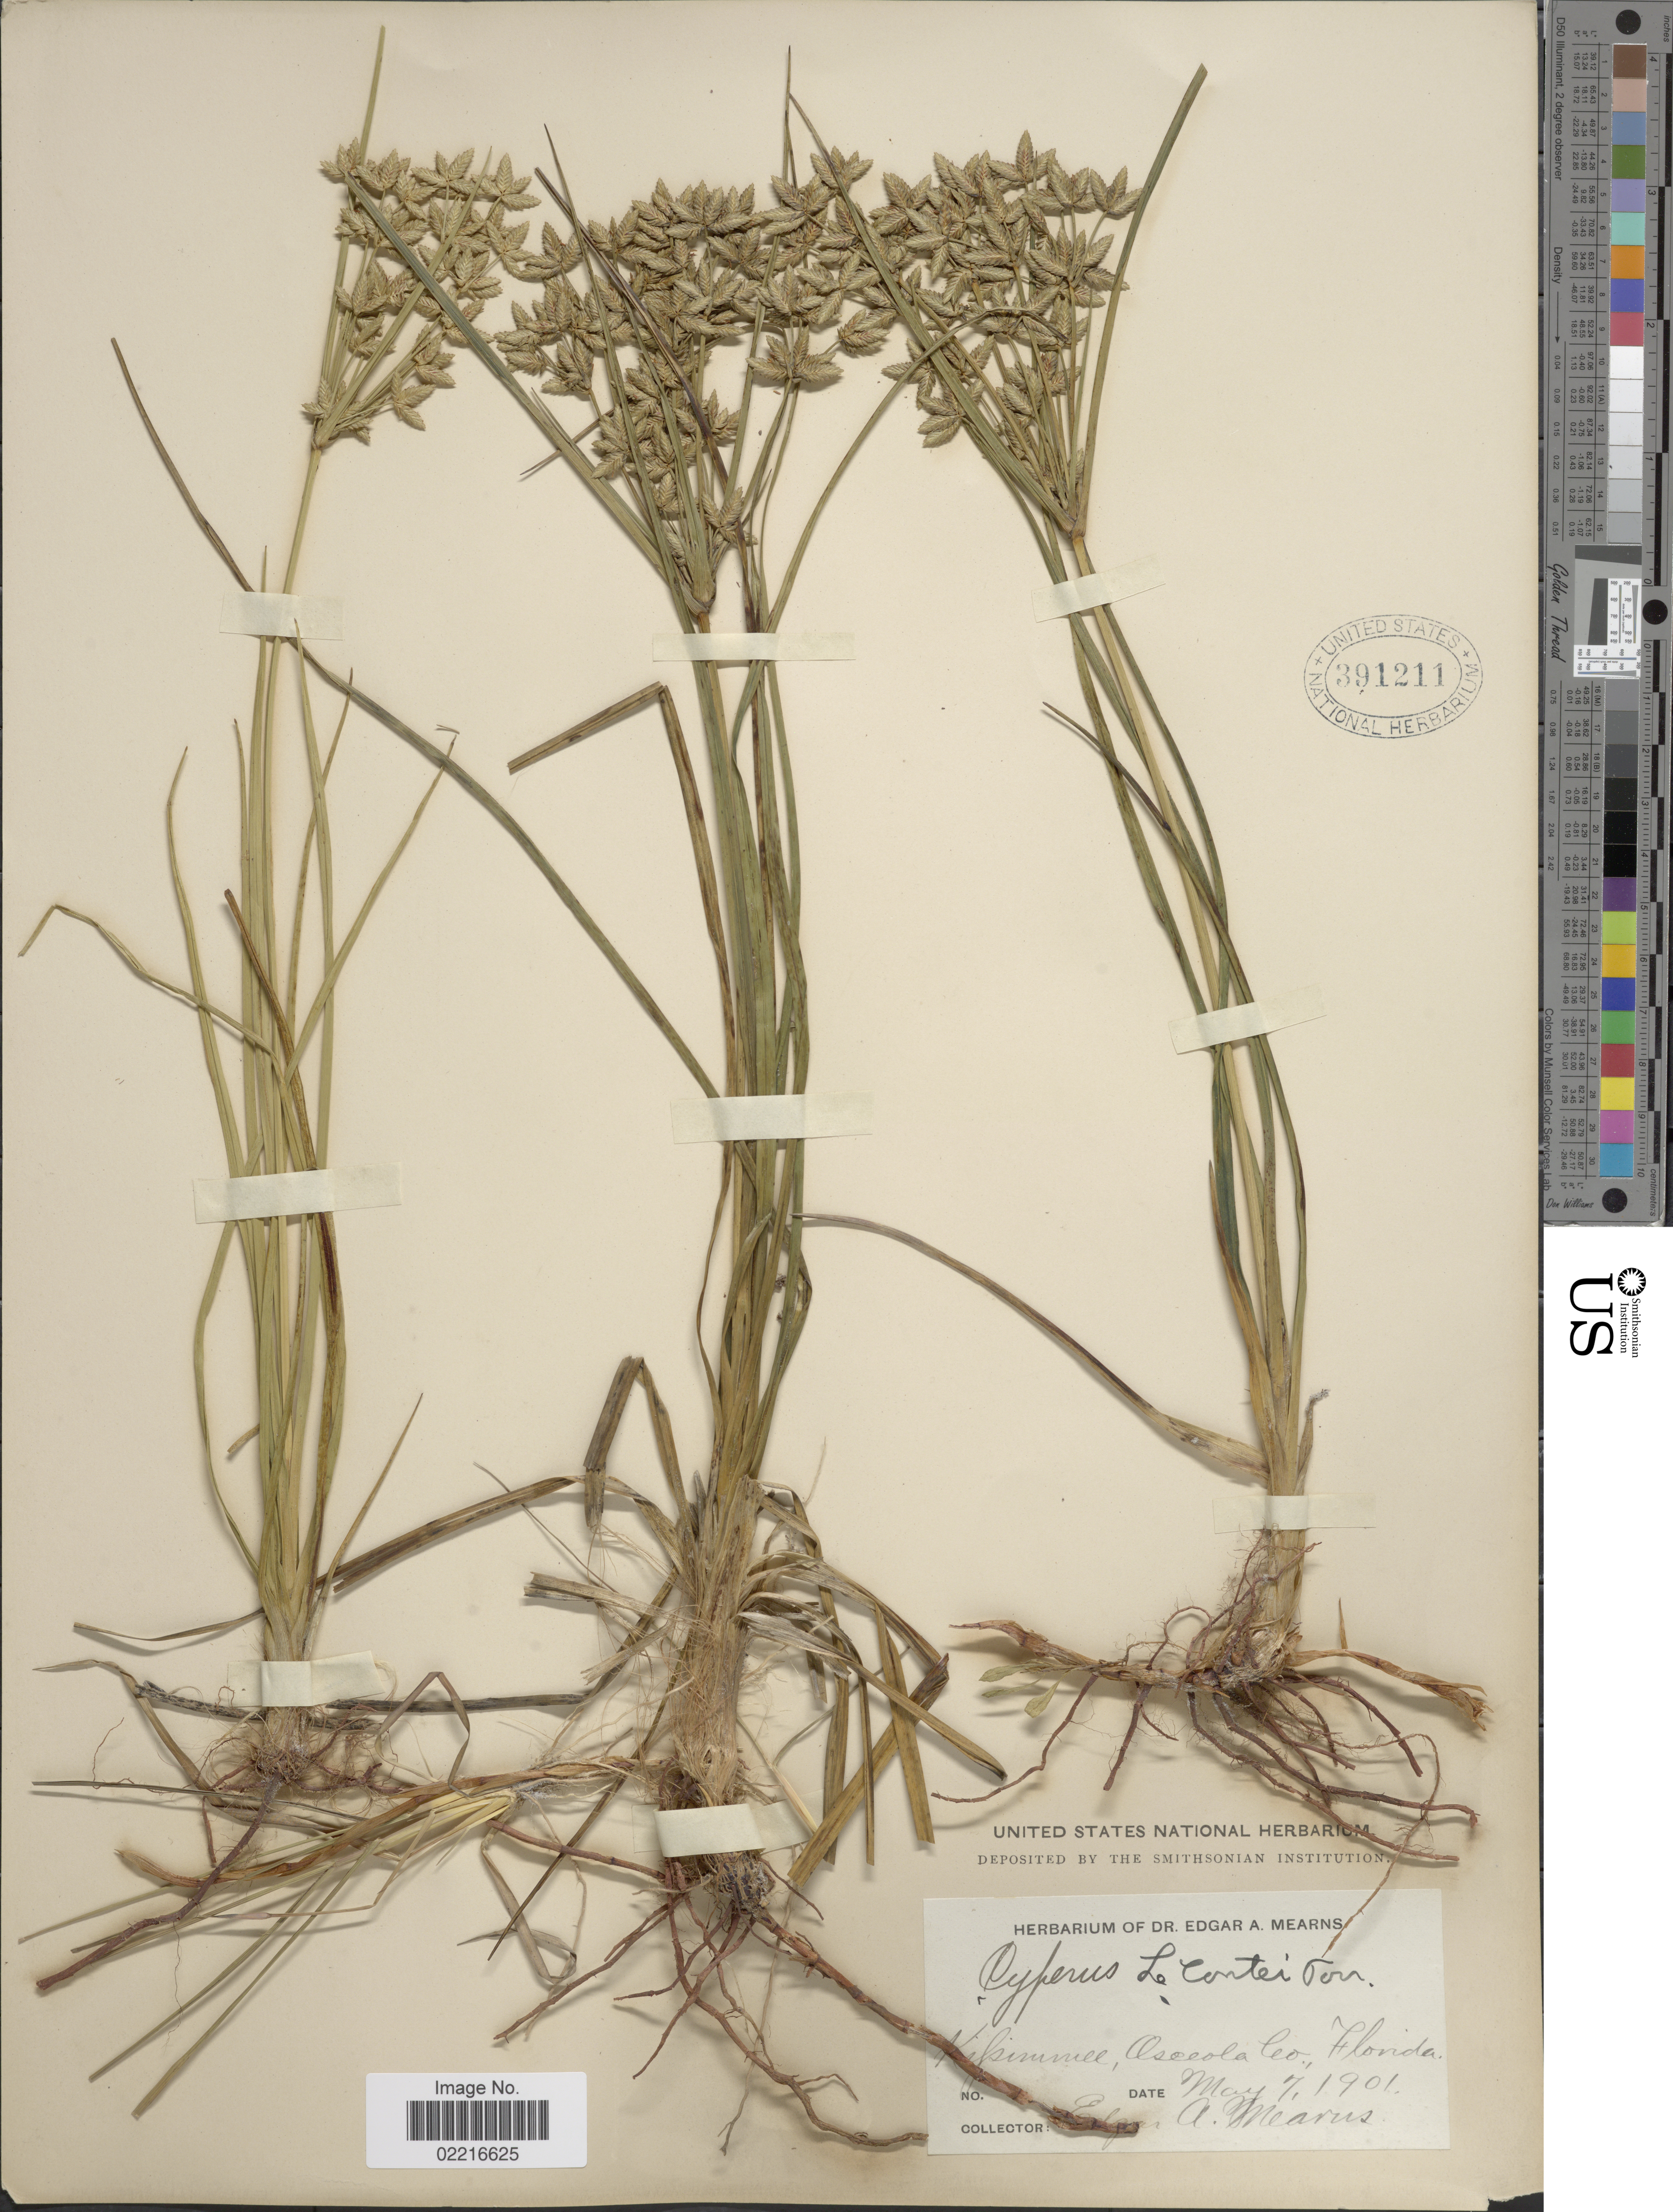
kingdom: Plantae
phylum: Tracheophyta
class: Liliopsida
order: Poales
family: Cyperaceae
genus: Cyperus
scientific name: Cyperus lecontei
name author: Torr. ex Steud.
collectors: E. A. Mearns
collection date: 1901-05-07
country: United States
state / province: Florida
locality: Kissimmee, Osceola Co.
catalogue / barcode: US 391211